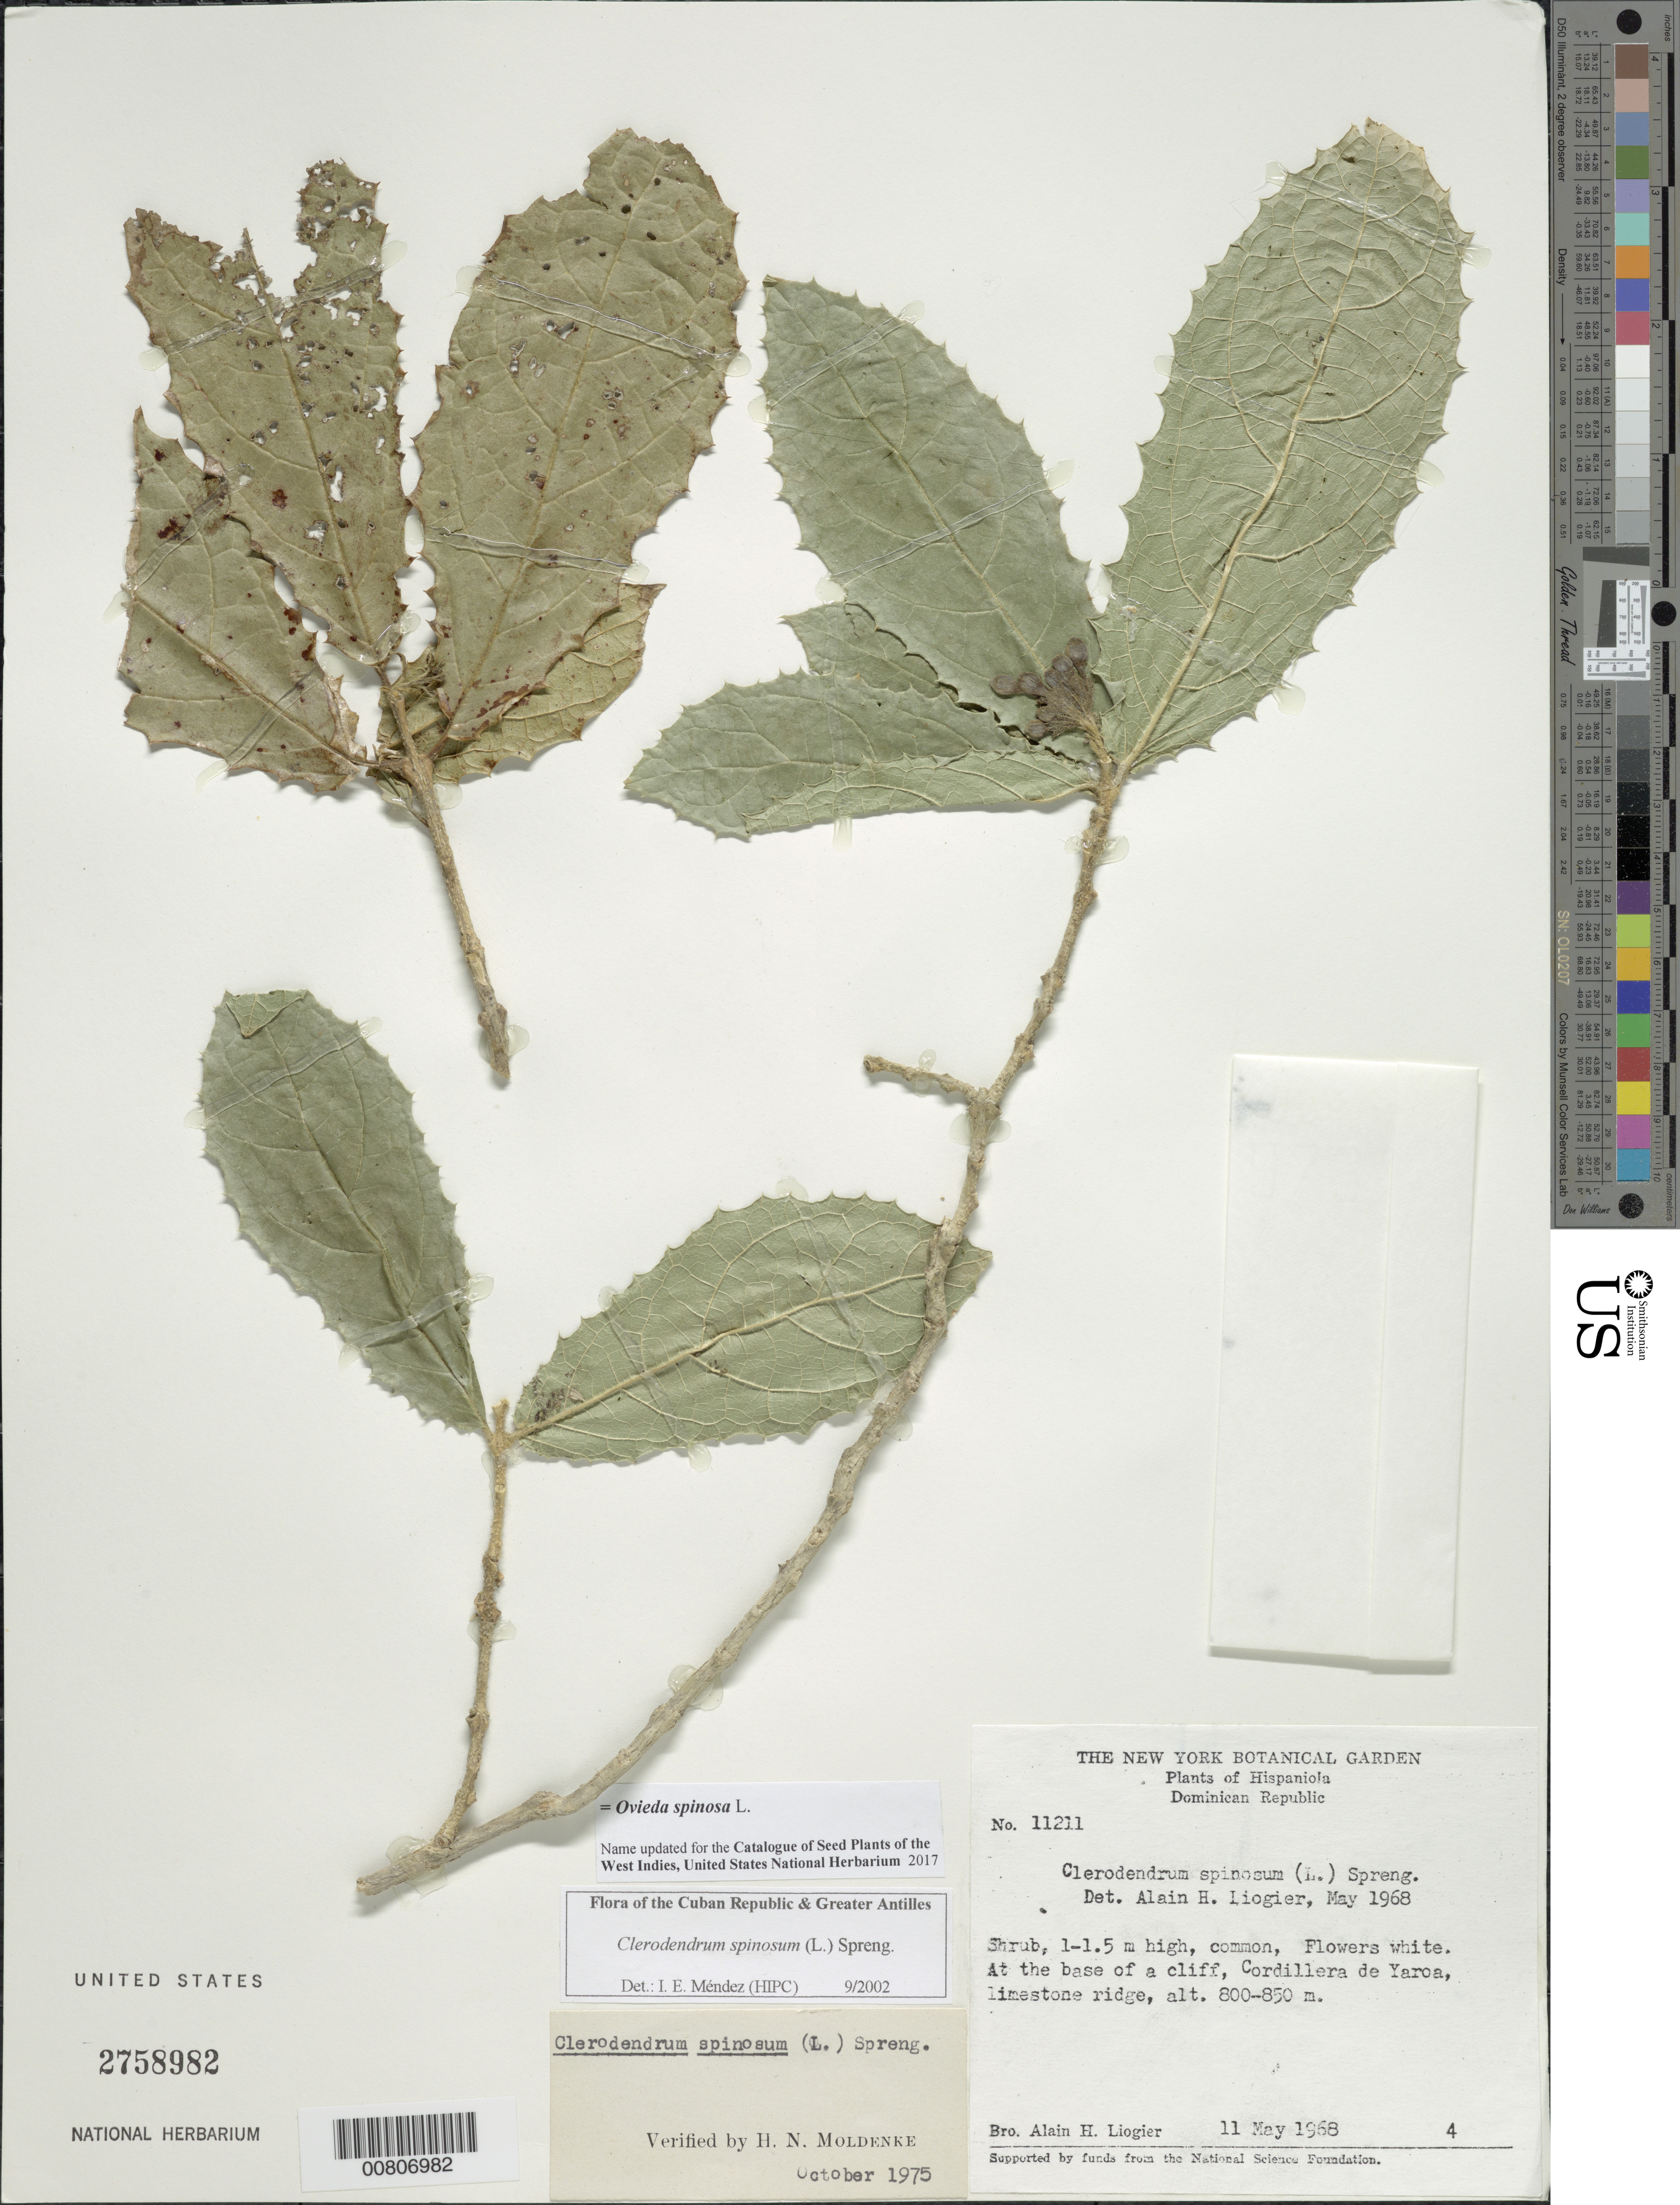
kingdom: Plantae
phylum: Tracheophyta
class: Magnoliopsida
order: Lamiales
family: Lamiaceae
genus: Ovieda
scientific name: Ovieda spinosa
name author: Sw.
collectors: A. H. Liogier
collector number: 11211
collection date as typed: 11 May 1968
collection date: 1968-05-11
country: Dominican Republic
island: Hispaniola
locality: Cordillera de Yaroa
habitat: Base of cliff, limestone ridge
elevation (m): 800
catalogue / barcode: US 2758982